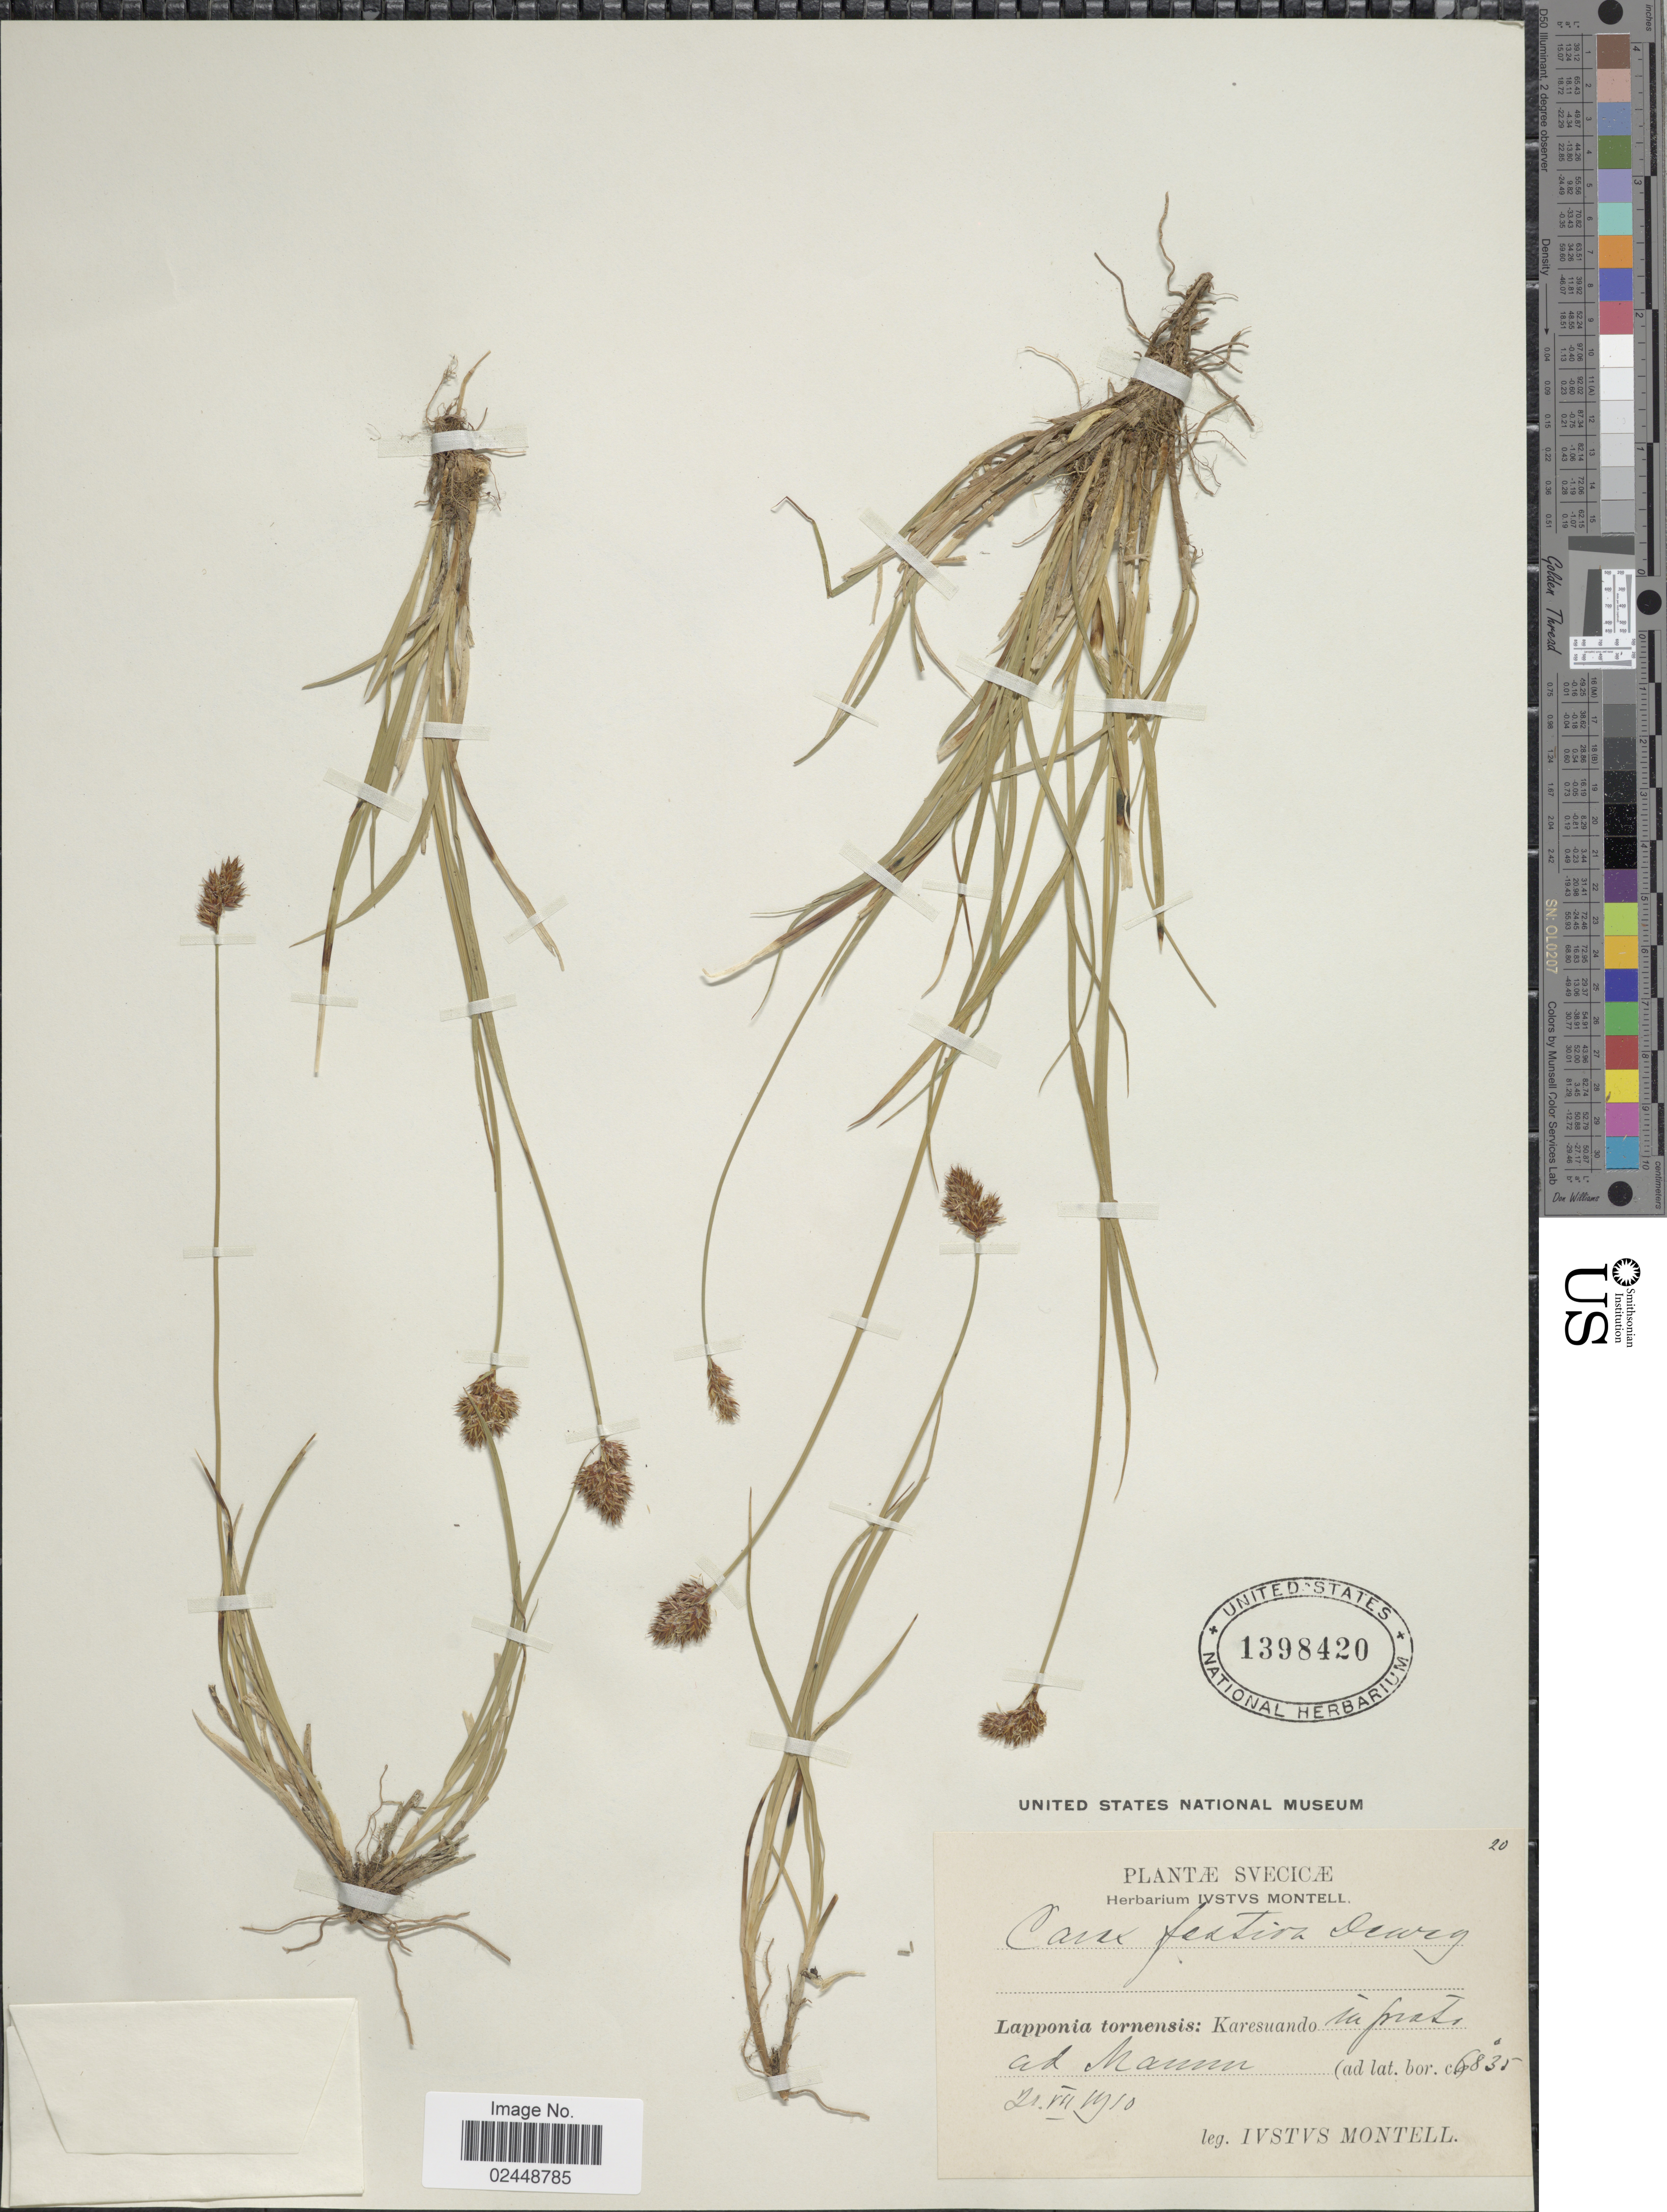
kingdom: Plantae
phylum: Tracheophyta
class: Liliopsida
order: Poales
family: Cyperaceae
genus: Carex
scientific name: Carex macloviana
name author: d'Urv.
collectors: I. Montell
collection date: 1910-07-21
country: Sweden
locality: Svecicae. Lapponia tornensis: Karesuando in pratis ad Maunu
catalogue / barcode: US 1398420